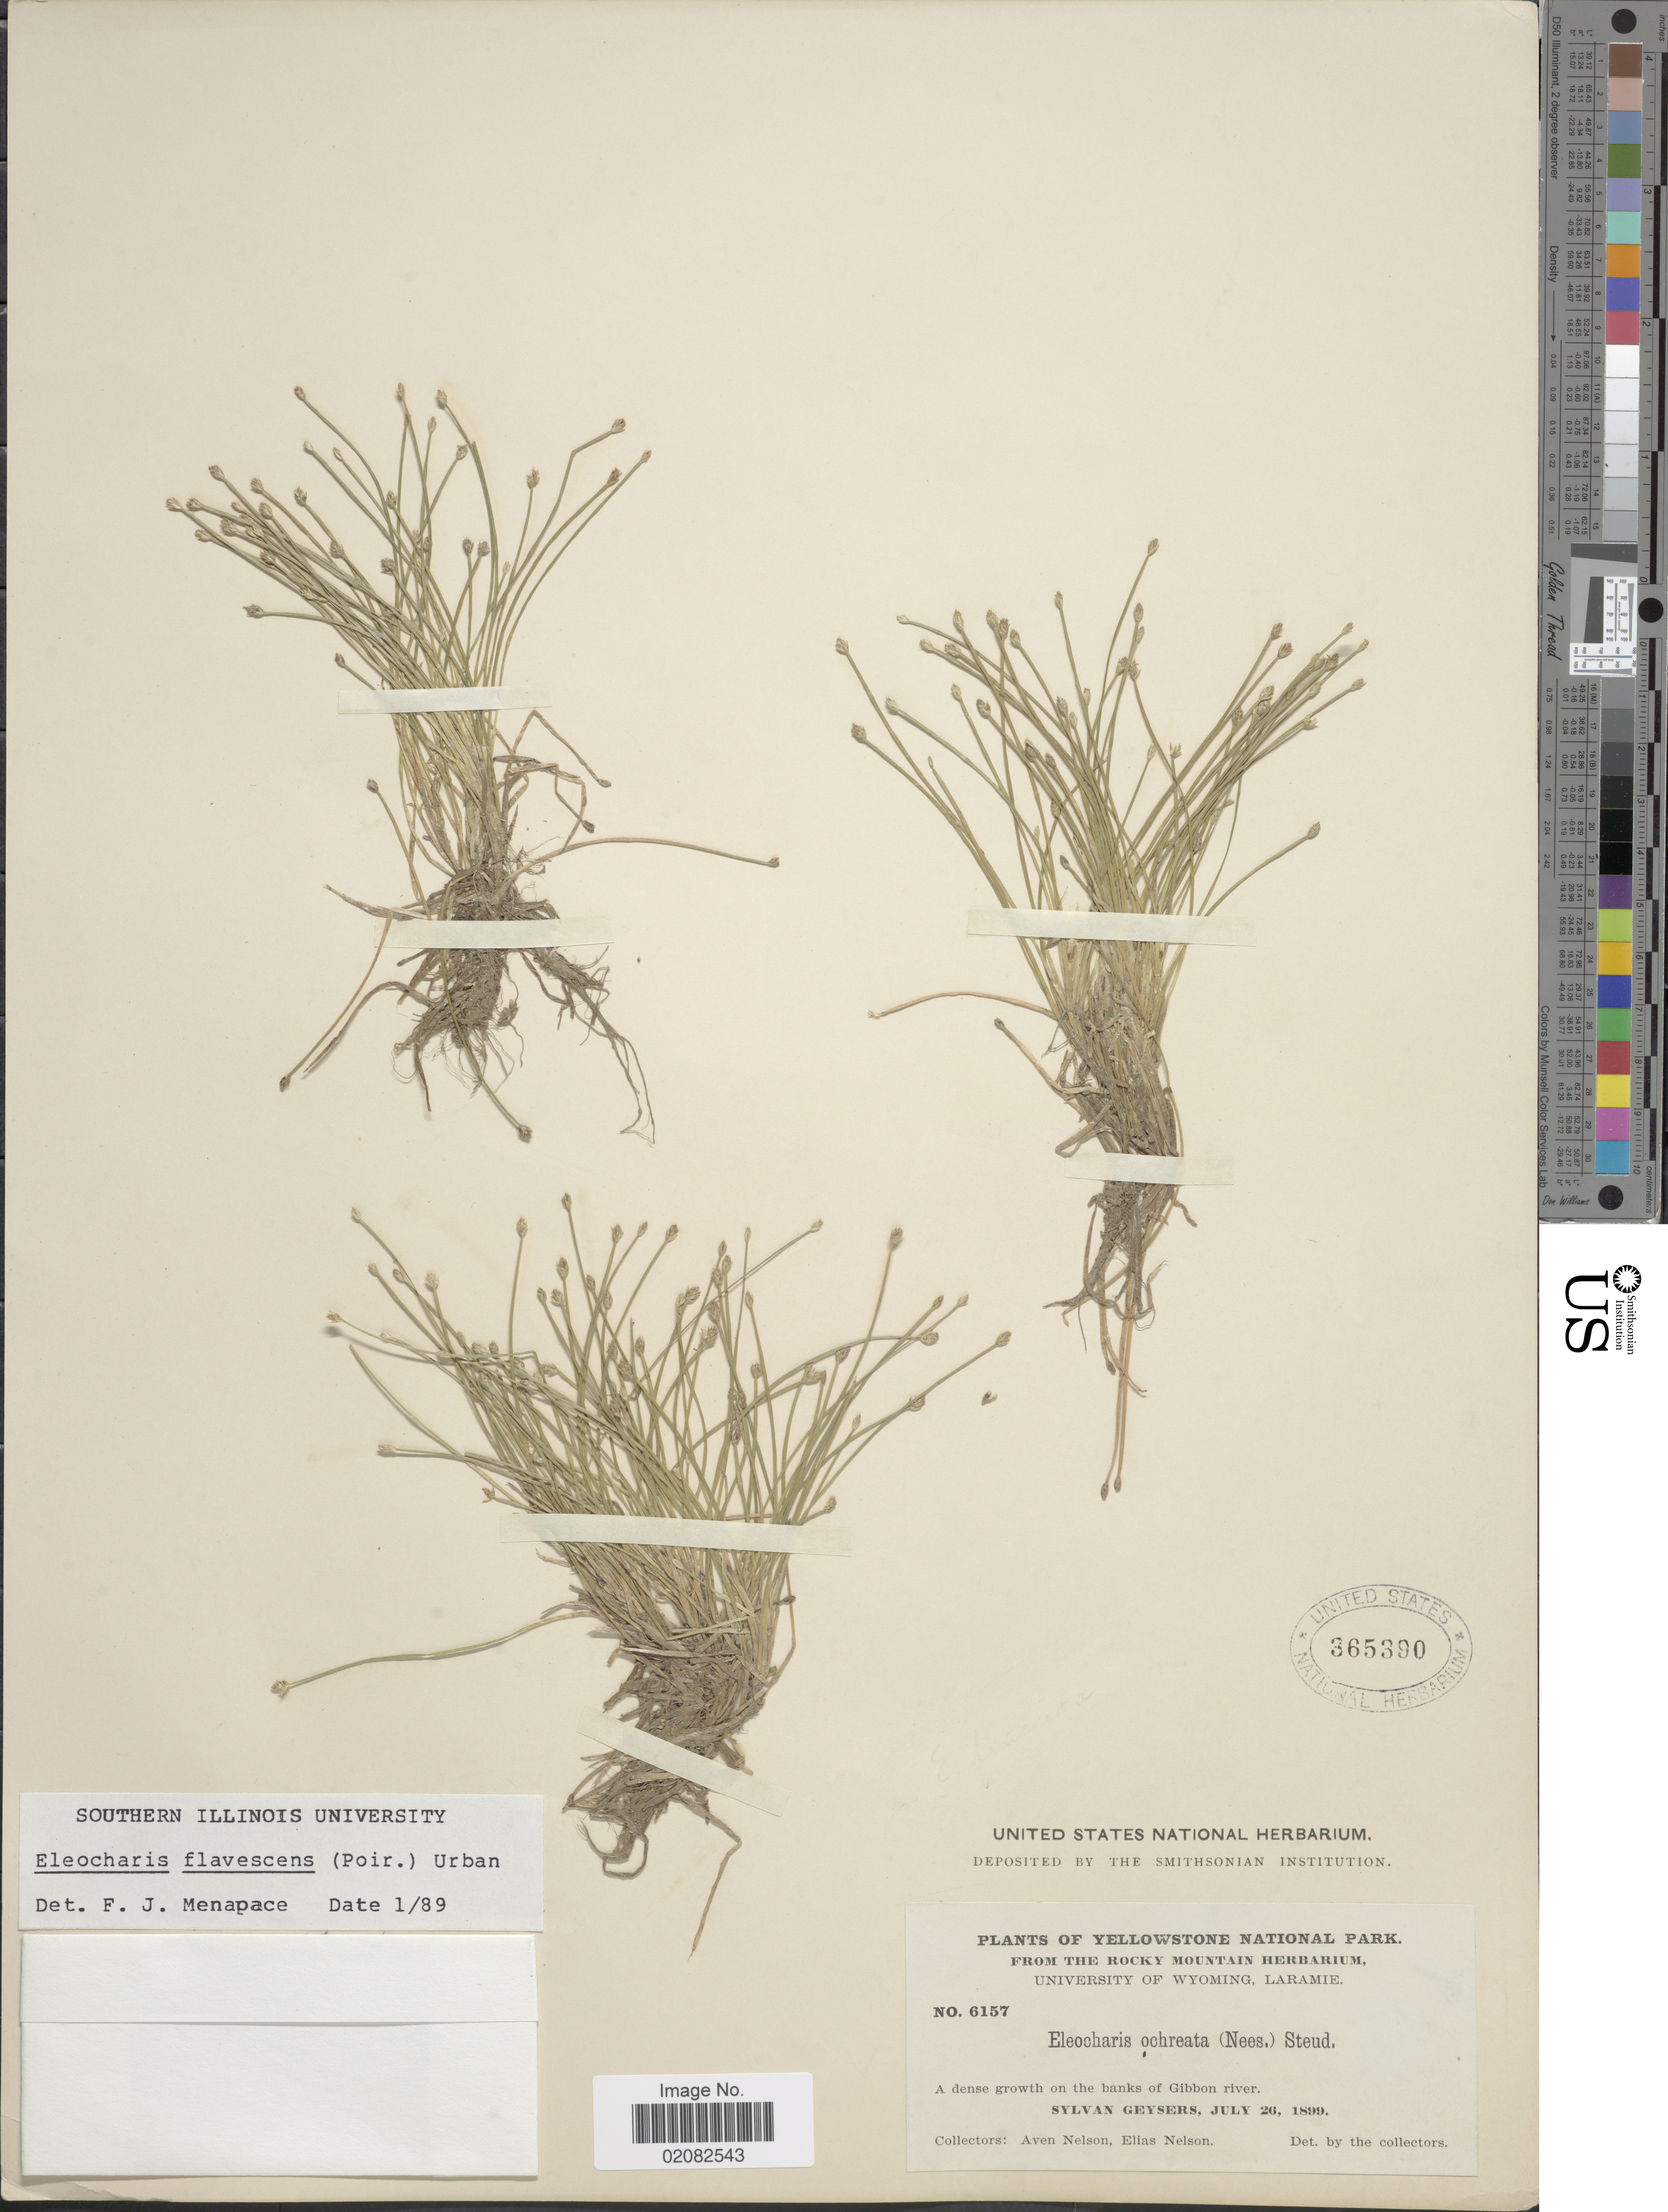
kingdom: Plantae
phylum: Tracheophyta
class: Liliopsida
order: Poales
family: Cyperaceae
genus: Eleocharis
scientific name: Eleocharis flavescens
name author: (Poir.) Urb.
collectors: A. Nelson & E. Nelson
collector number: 6157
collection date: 1899-07-26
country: United States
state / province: Wyoming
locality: Yellowstone National Park, banks of Gibbon River, Sylvan Geysers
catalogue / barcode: US 365390